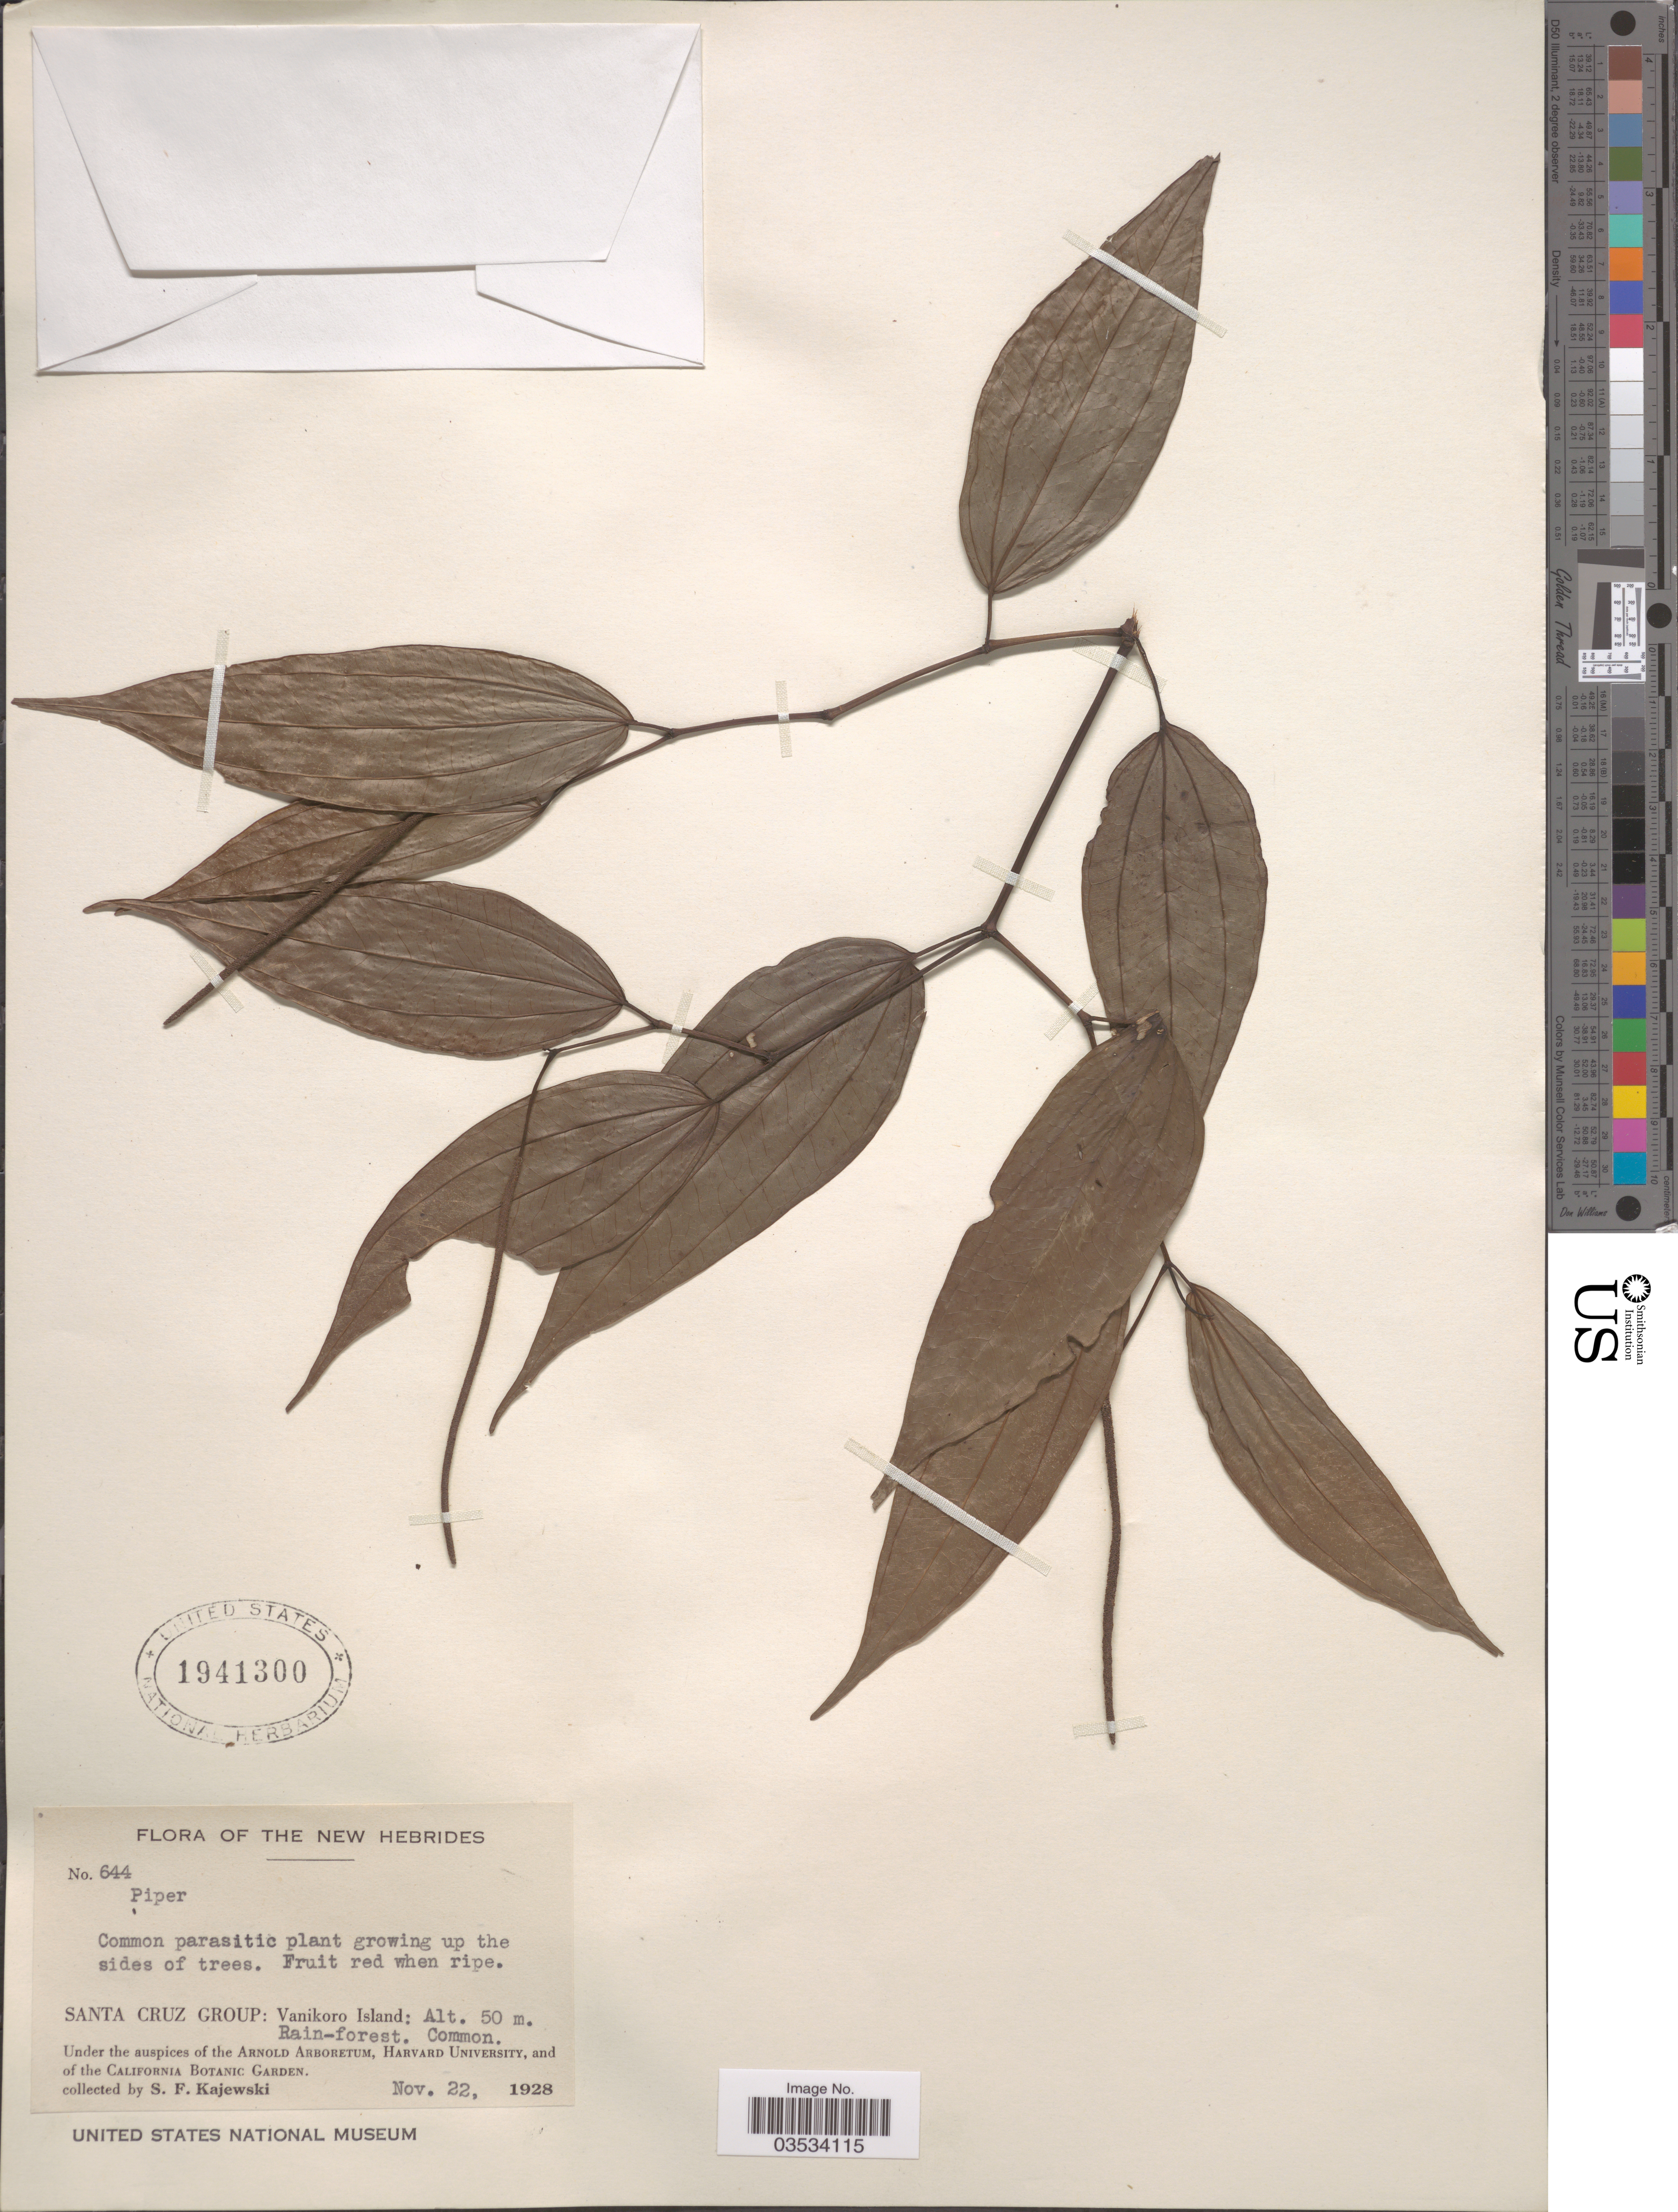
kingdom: Plantae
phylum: Tracheophyta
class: Magnoliopsida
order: Piperales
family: Piperaceae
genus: Piper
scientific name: Piper sp.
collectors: S. Kajewski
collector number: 644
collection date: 1928-11-22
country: Solomon Islands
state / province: Santa Cruz Is.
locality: The New Hebrides. Santa Cruz Group: Vanikoro Island.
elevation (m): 50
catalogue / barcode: US 1941300